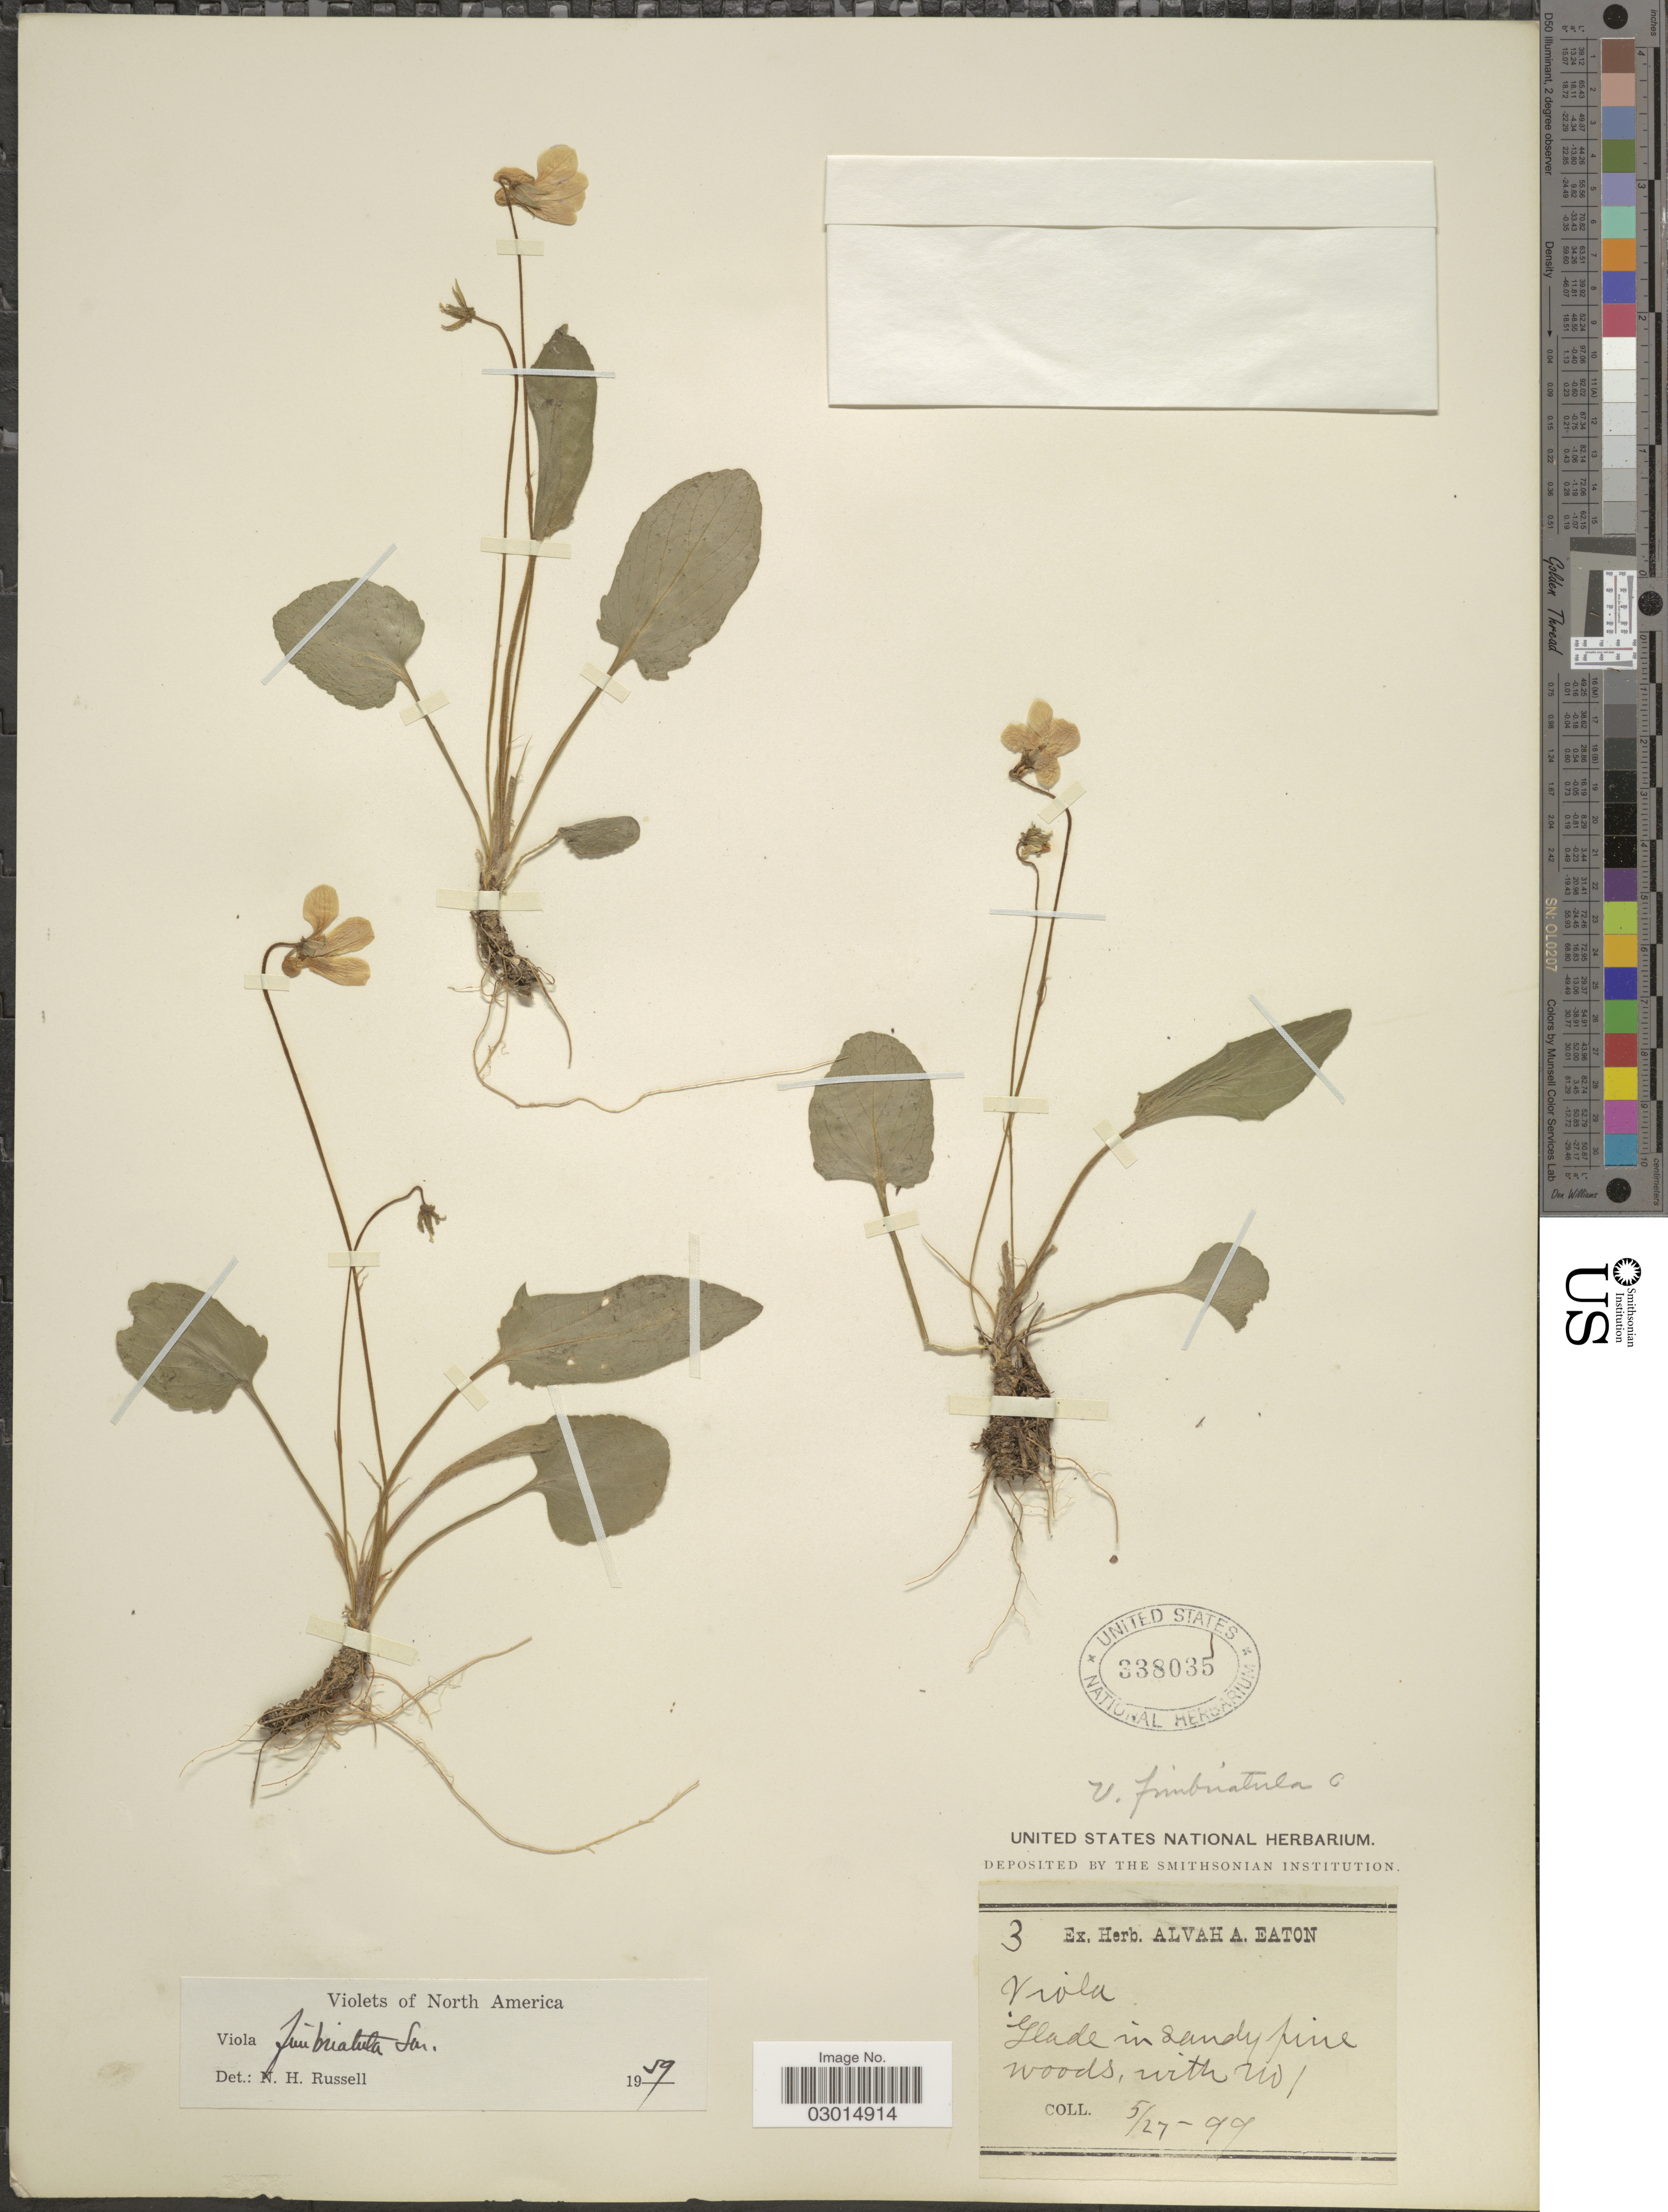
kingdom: Plantae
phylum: Tracheophyta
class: Magnoliopsida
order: Malpighiales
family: Violaceae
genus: Viola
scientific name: Viola fimbriatula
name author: Small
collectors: ex herb. Alvah A. Eaton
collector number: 3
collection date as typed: Transcribed d/m/y: 27/5/99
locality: North America.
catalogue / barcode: US 338035